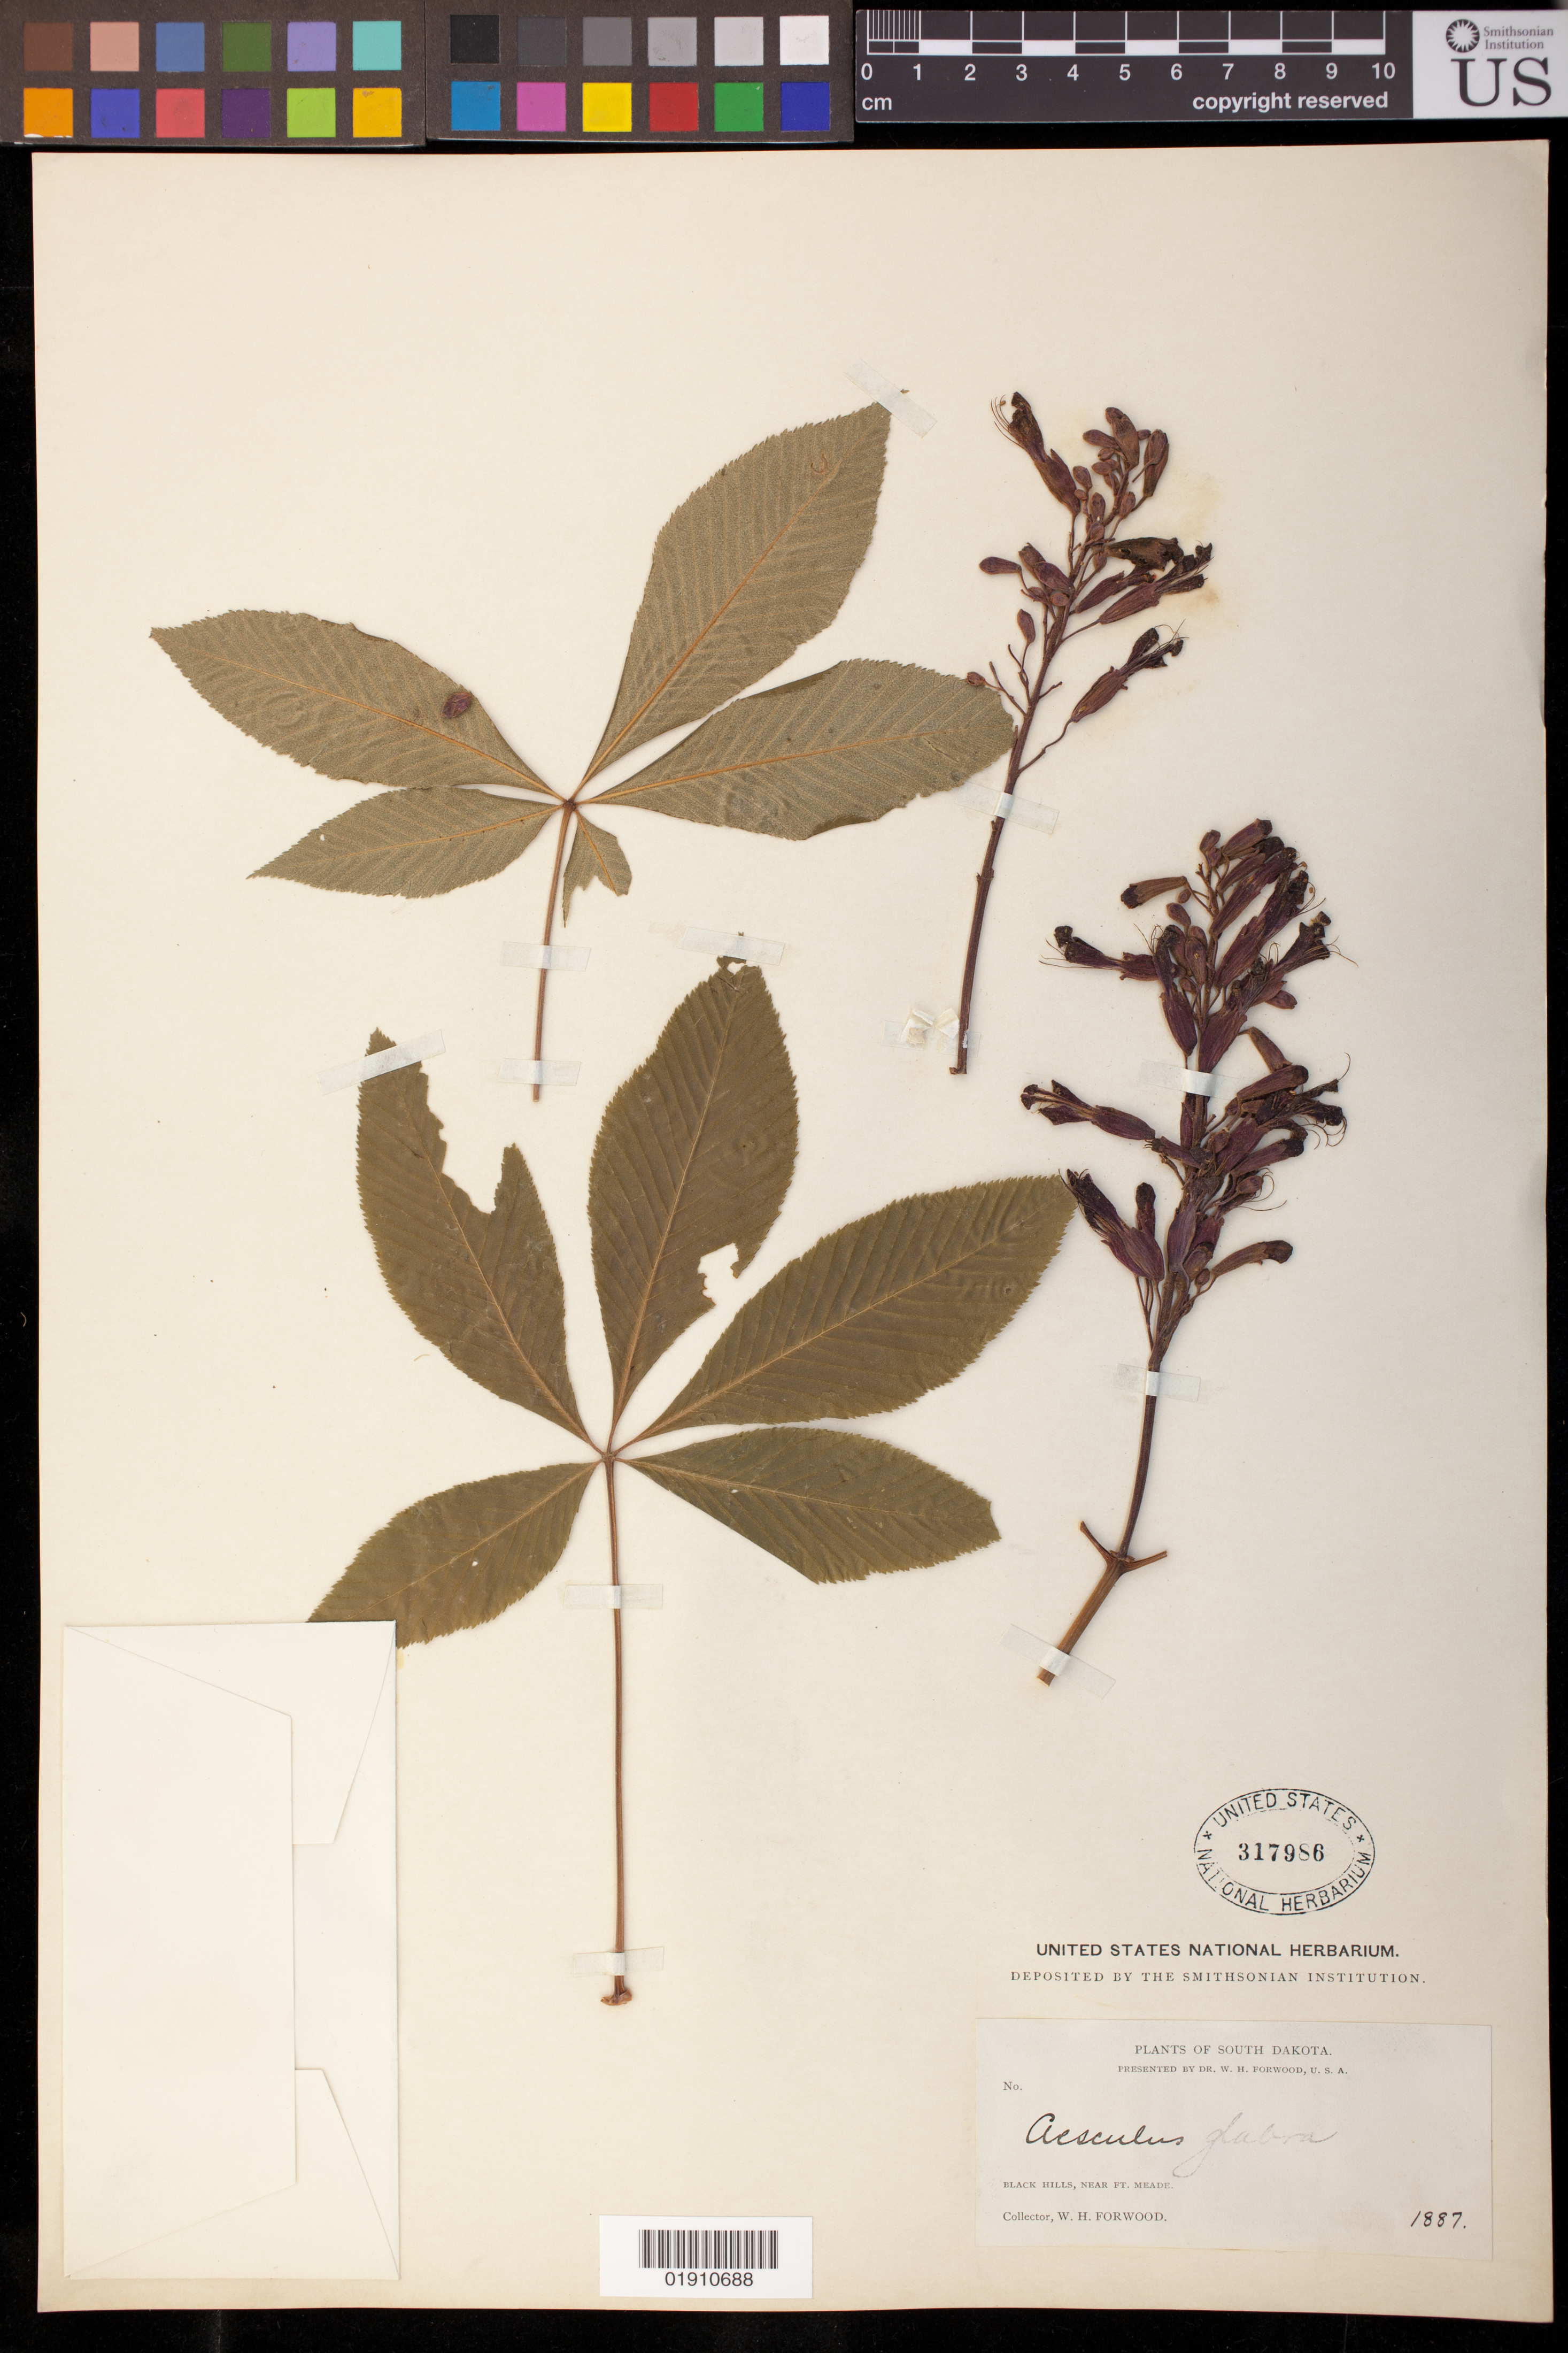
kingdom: Plantae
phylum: Tracheophyta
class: Magnoliopsida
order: Sapindales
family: Sapindaceae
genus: Aesculus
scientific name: Aesculus glabra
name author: Willd.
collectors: W. Forwood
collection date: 1887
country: United States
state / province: South Dakota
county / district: Meade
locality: Black Hills, near Ft. Meade.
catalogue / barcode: US 317986